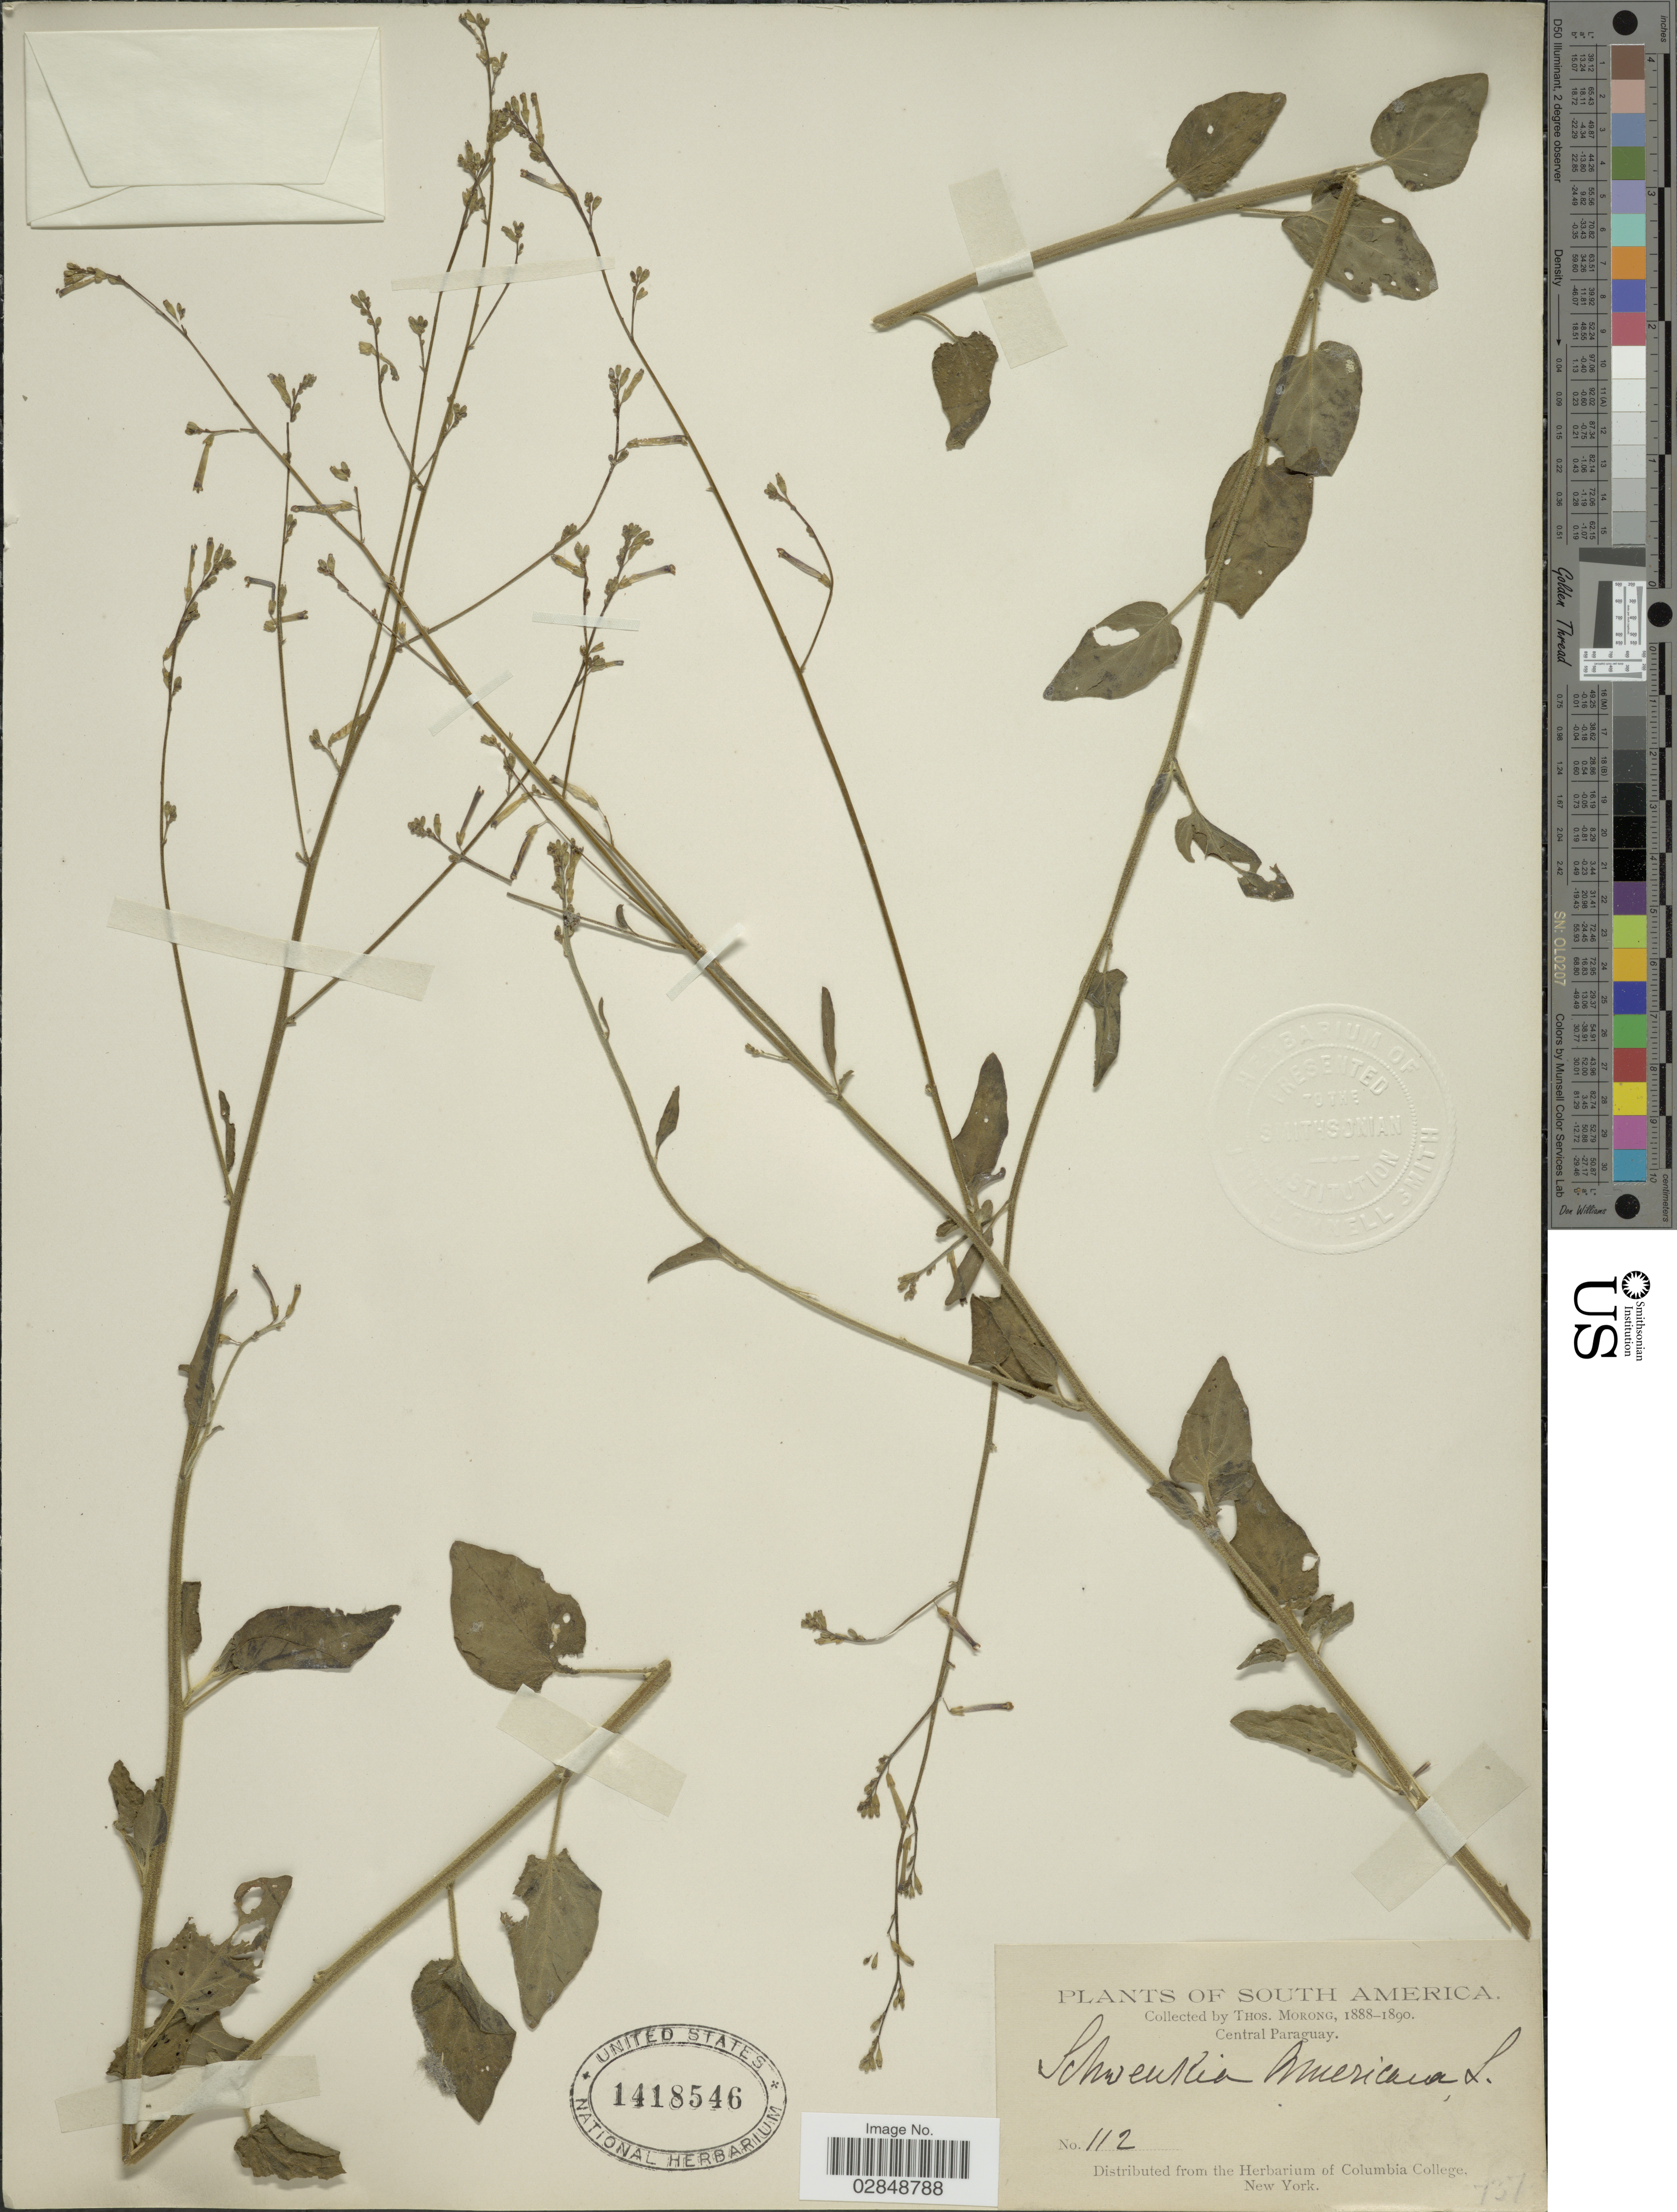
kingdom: Plantae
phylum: Tracheophyta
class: Magnoliopsida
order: Solanales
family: Solanaceae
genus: Schwenckia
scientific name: Schwenckia americana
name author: L.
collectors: ex herb. T. Morong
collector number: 112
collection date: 1888/1890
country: Paraguay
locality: Central Paraguay.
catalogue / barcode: US 1418546